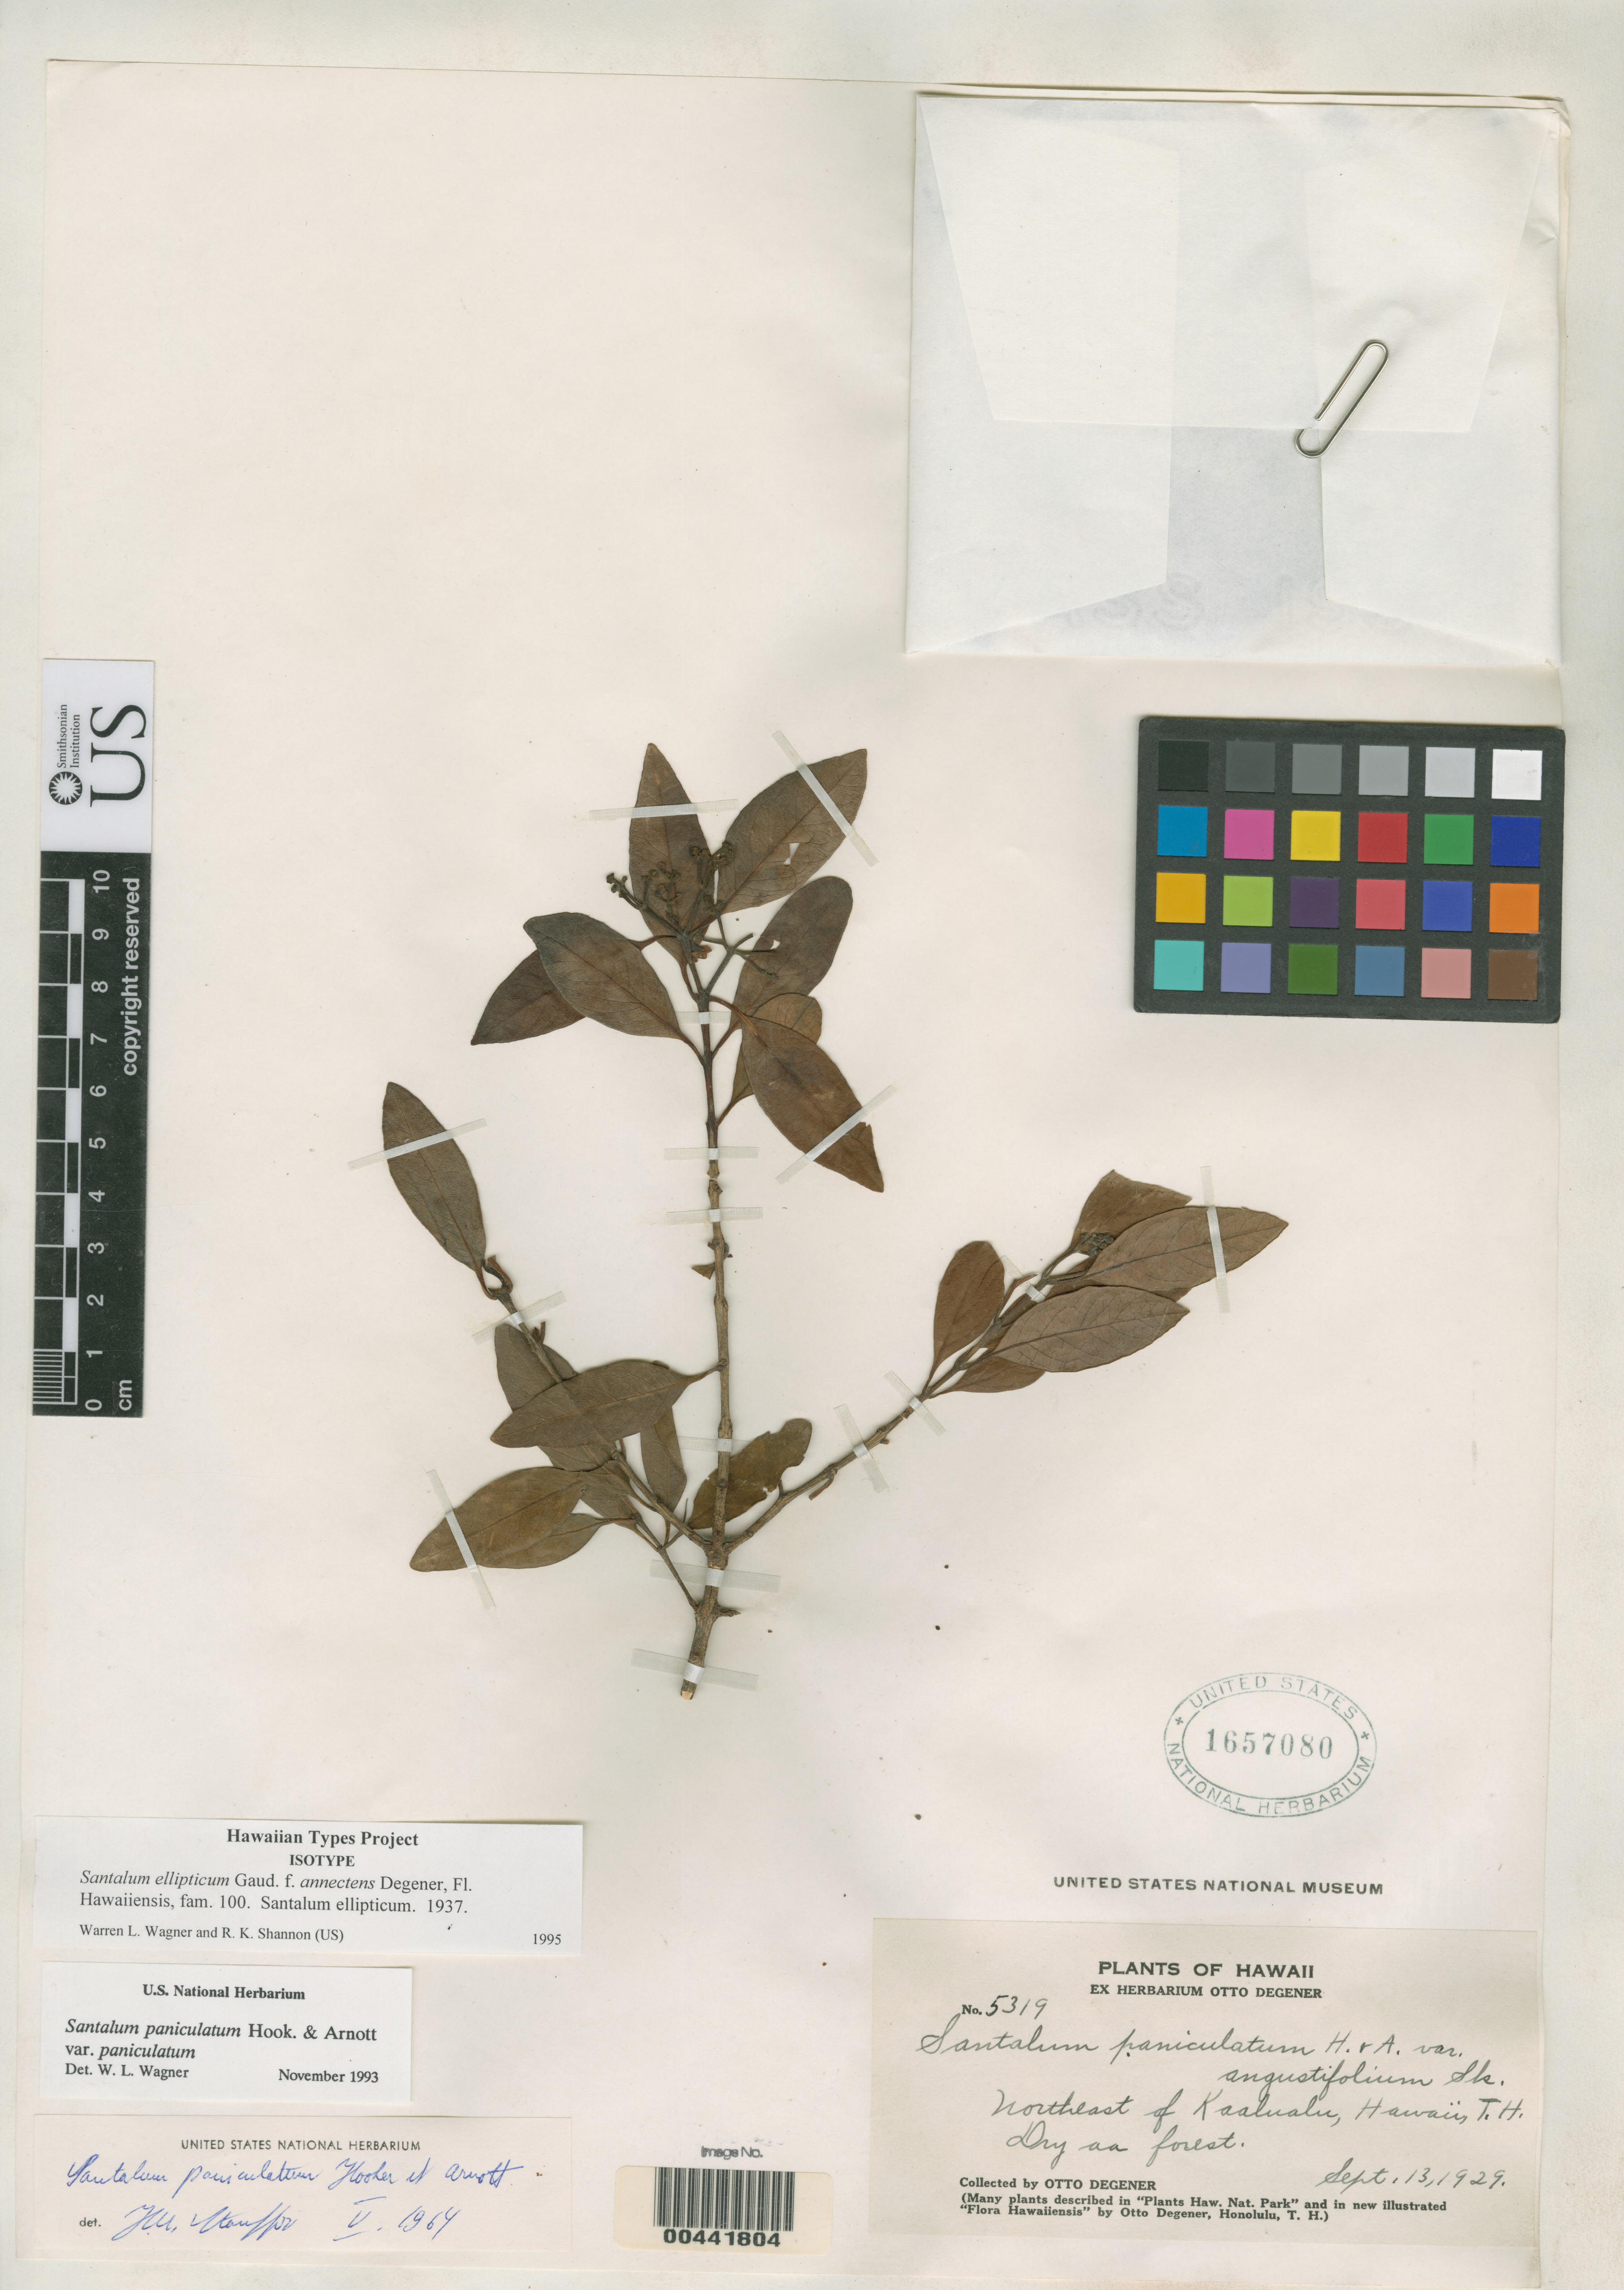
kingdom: Plantae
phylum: Tracheophyta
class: Magnoliopsida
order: Santalales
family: Santalaceae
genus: Santalum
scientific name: Santalum ellipticum f. annectens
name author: O. Deg.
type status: Isotype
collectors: O. Degener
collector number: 5319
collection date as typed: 13 Sep 1929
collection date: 1929-09-13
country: United States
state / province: Hawaii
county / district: Maui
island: Maui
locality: NE of Kaalualu.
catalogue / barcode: US 1657080